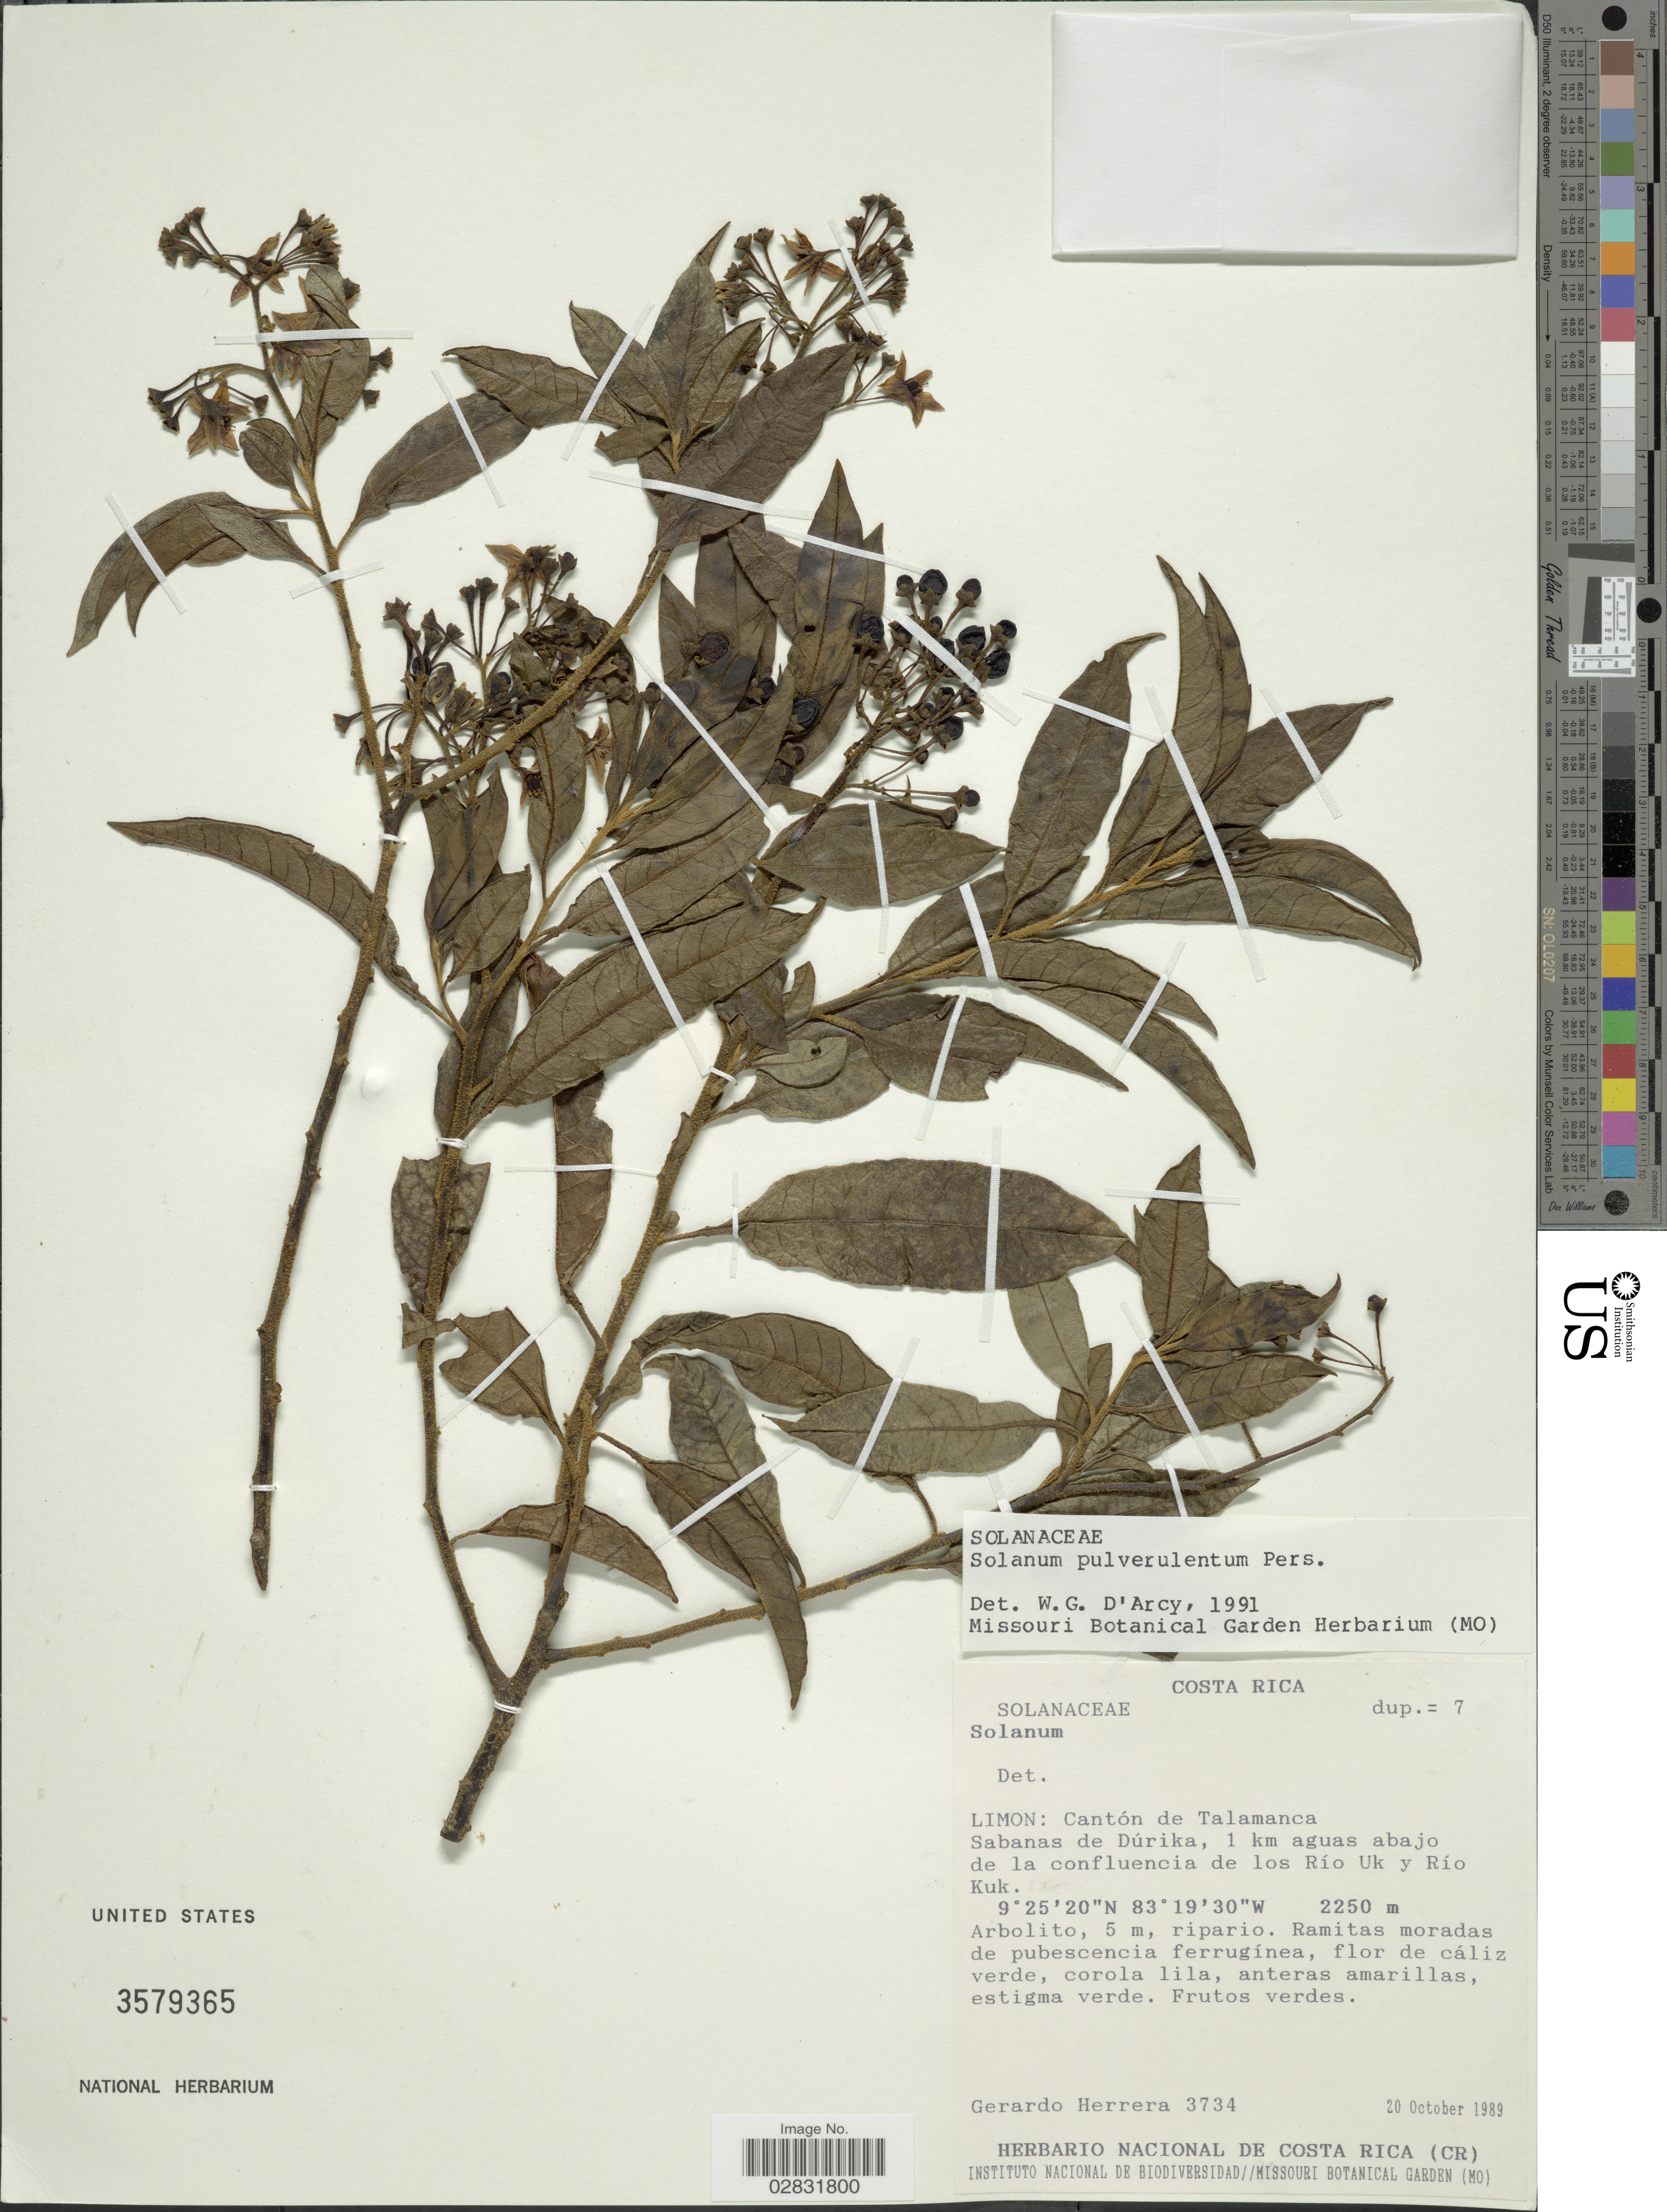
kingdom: Plantae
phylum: Tracheophyta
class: Magnoliopsida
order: Solanales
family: Solanaceae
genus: Solanum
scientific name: Solanum pulverulentum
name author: Pers.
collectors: G. Herrera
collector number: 3734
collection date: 1989-10-20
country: Costa Rica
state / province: Limón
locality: Limon: Cantón de Talamanca. Sabanas de Dúrika, 1 km aguas abajo de la confluencia de los Río Uk y Río Kuk.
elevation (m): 2250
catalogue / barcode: US 3579365